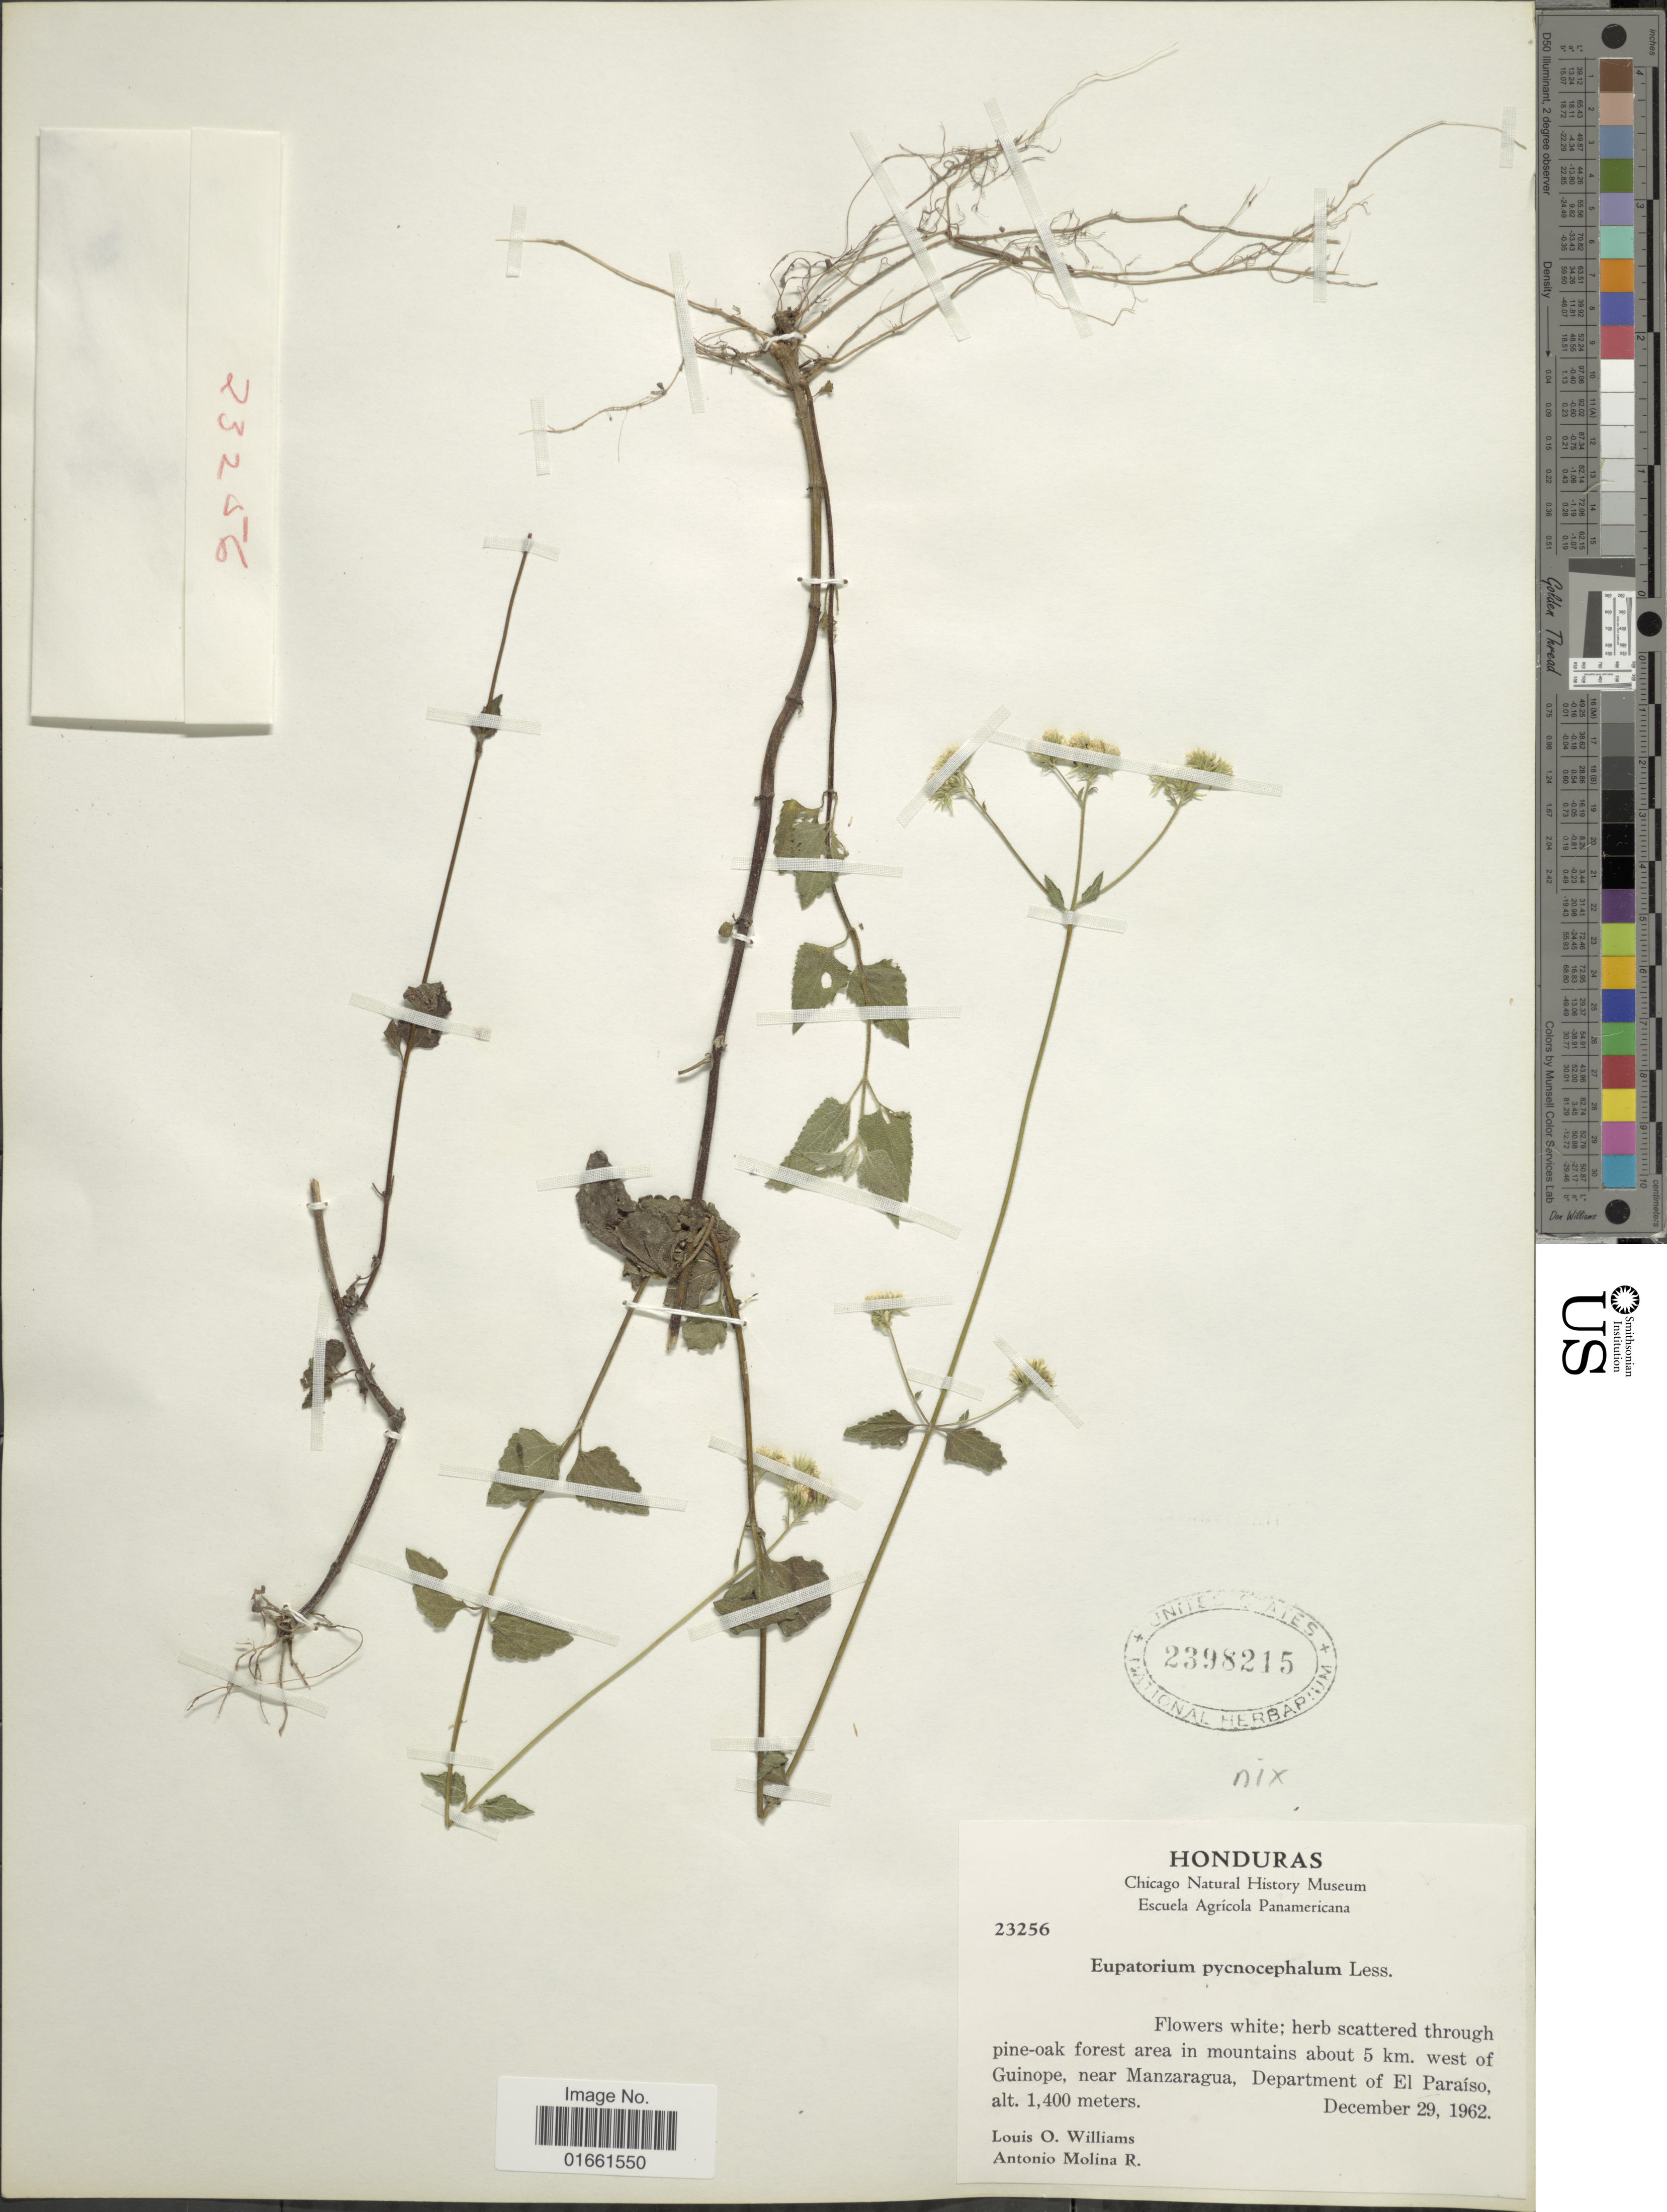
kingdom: Plantae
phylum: Tracheophyta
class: Magnoliopsida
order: Asterales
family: Asteraceae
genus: Fleischmannia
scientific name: Fleischmannia nix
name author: R.M. King & H. Rob.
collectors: L. O. Williams & A. Molina R.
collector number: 23256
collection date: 1962-12-29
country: Honduras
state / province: El Paraíso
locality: Forest area in Mountains about 5 km west of Guinope, near Manzaragua, Department of El Paraiso.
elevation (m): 1400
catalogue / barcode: US 2398215